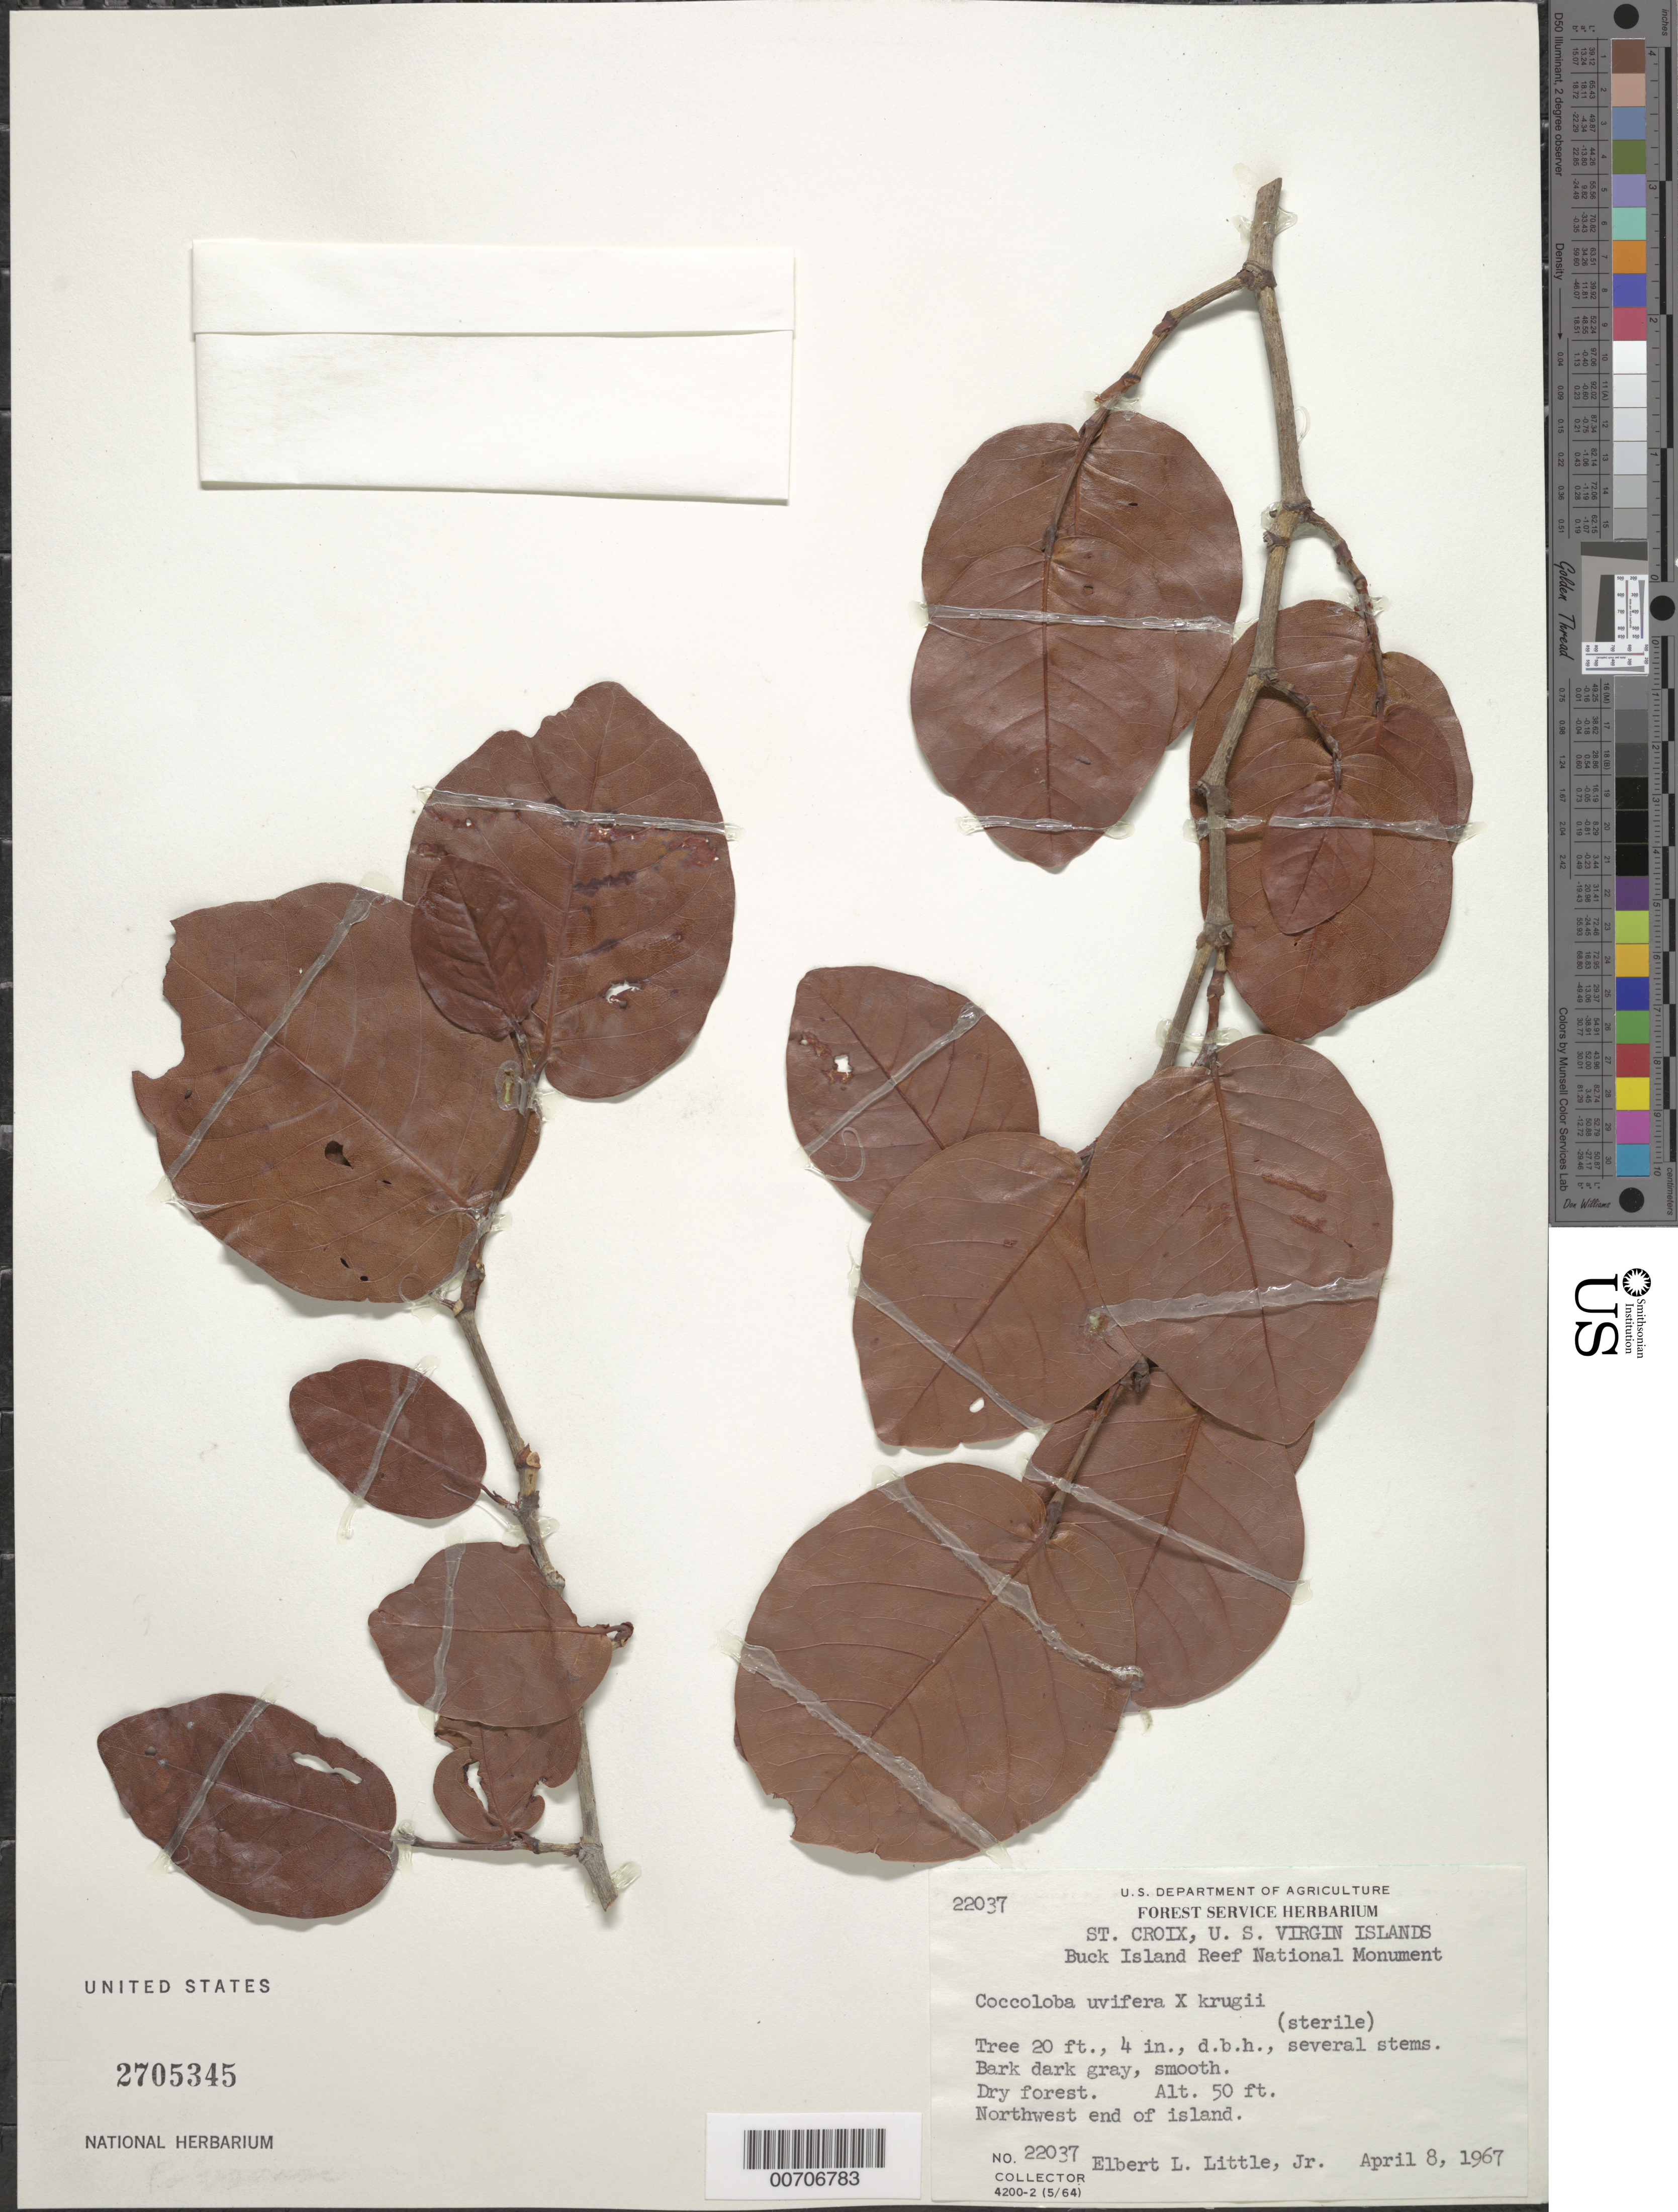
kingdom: Plantae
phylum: Tracheophyta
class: Magnoliopsida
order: Caryophyllales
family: Polygonaceae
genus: Coccoloba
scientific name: Coccoloba uvifera var. krugii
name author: Lindl.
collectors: E. L. Little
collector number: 22037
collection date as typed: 08 Apr 1967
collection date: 1967-04-08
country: U.S. Virgin Islands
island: Buck Island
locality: Buck Island Reef Natl. Monument; NW end of island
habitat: Dry forest.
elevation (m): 15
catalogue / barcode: US 2705345